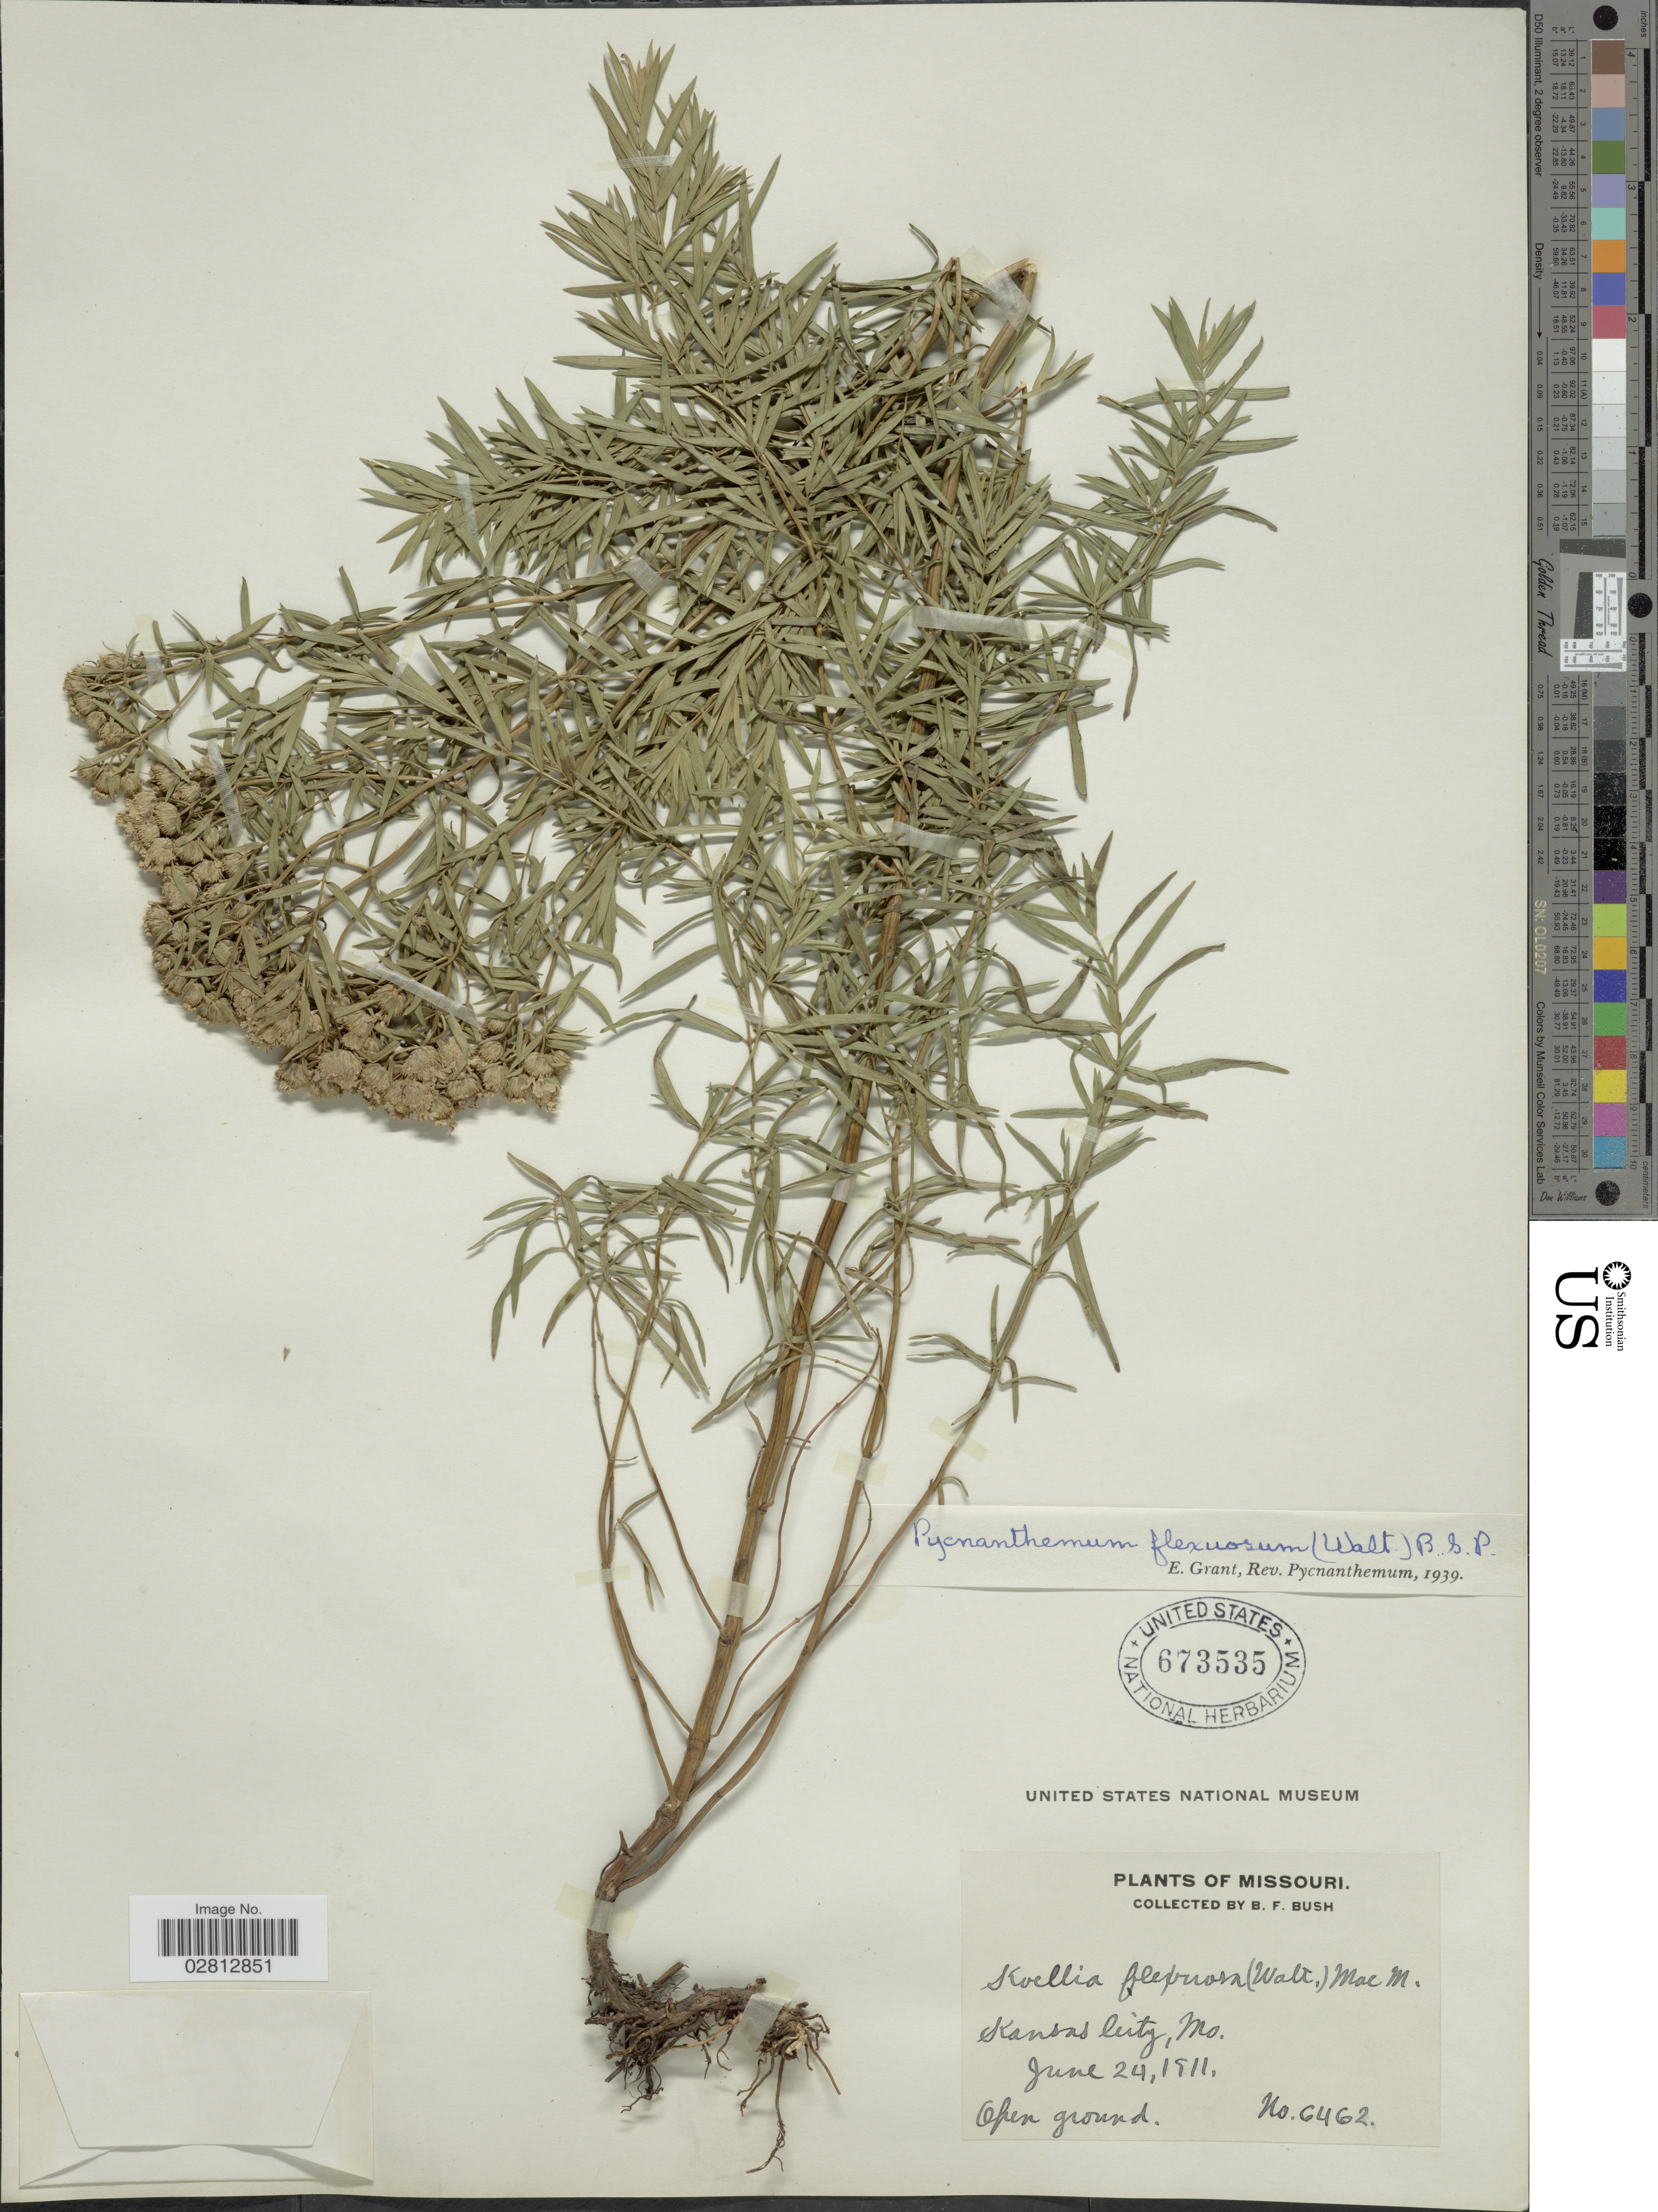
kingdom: Plantae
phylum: Tracheophyta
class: Magnoliopsida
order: Lamiales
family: Lamiaceae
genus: Pycnanthemum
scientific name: Pycnanthemum tenuifolium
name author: Schrad.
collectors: B. F. Bush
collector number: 6462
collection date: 1911-06-24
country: United States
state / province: Missouri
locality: Kansas City.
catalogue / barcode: US 673535